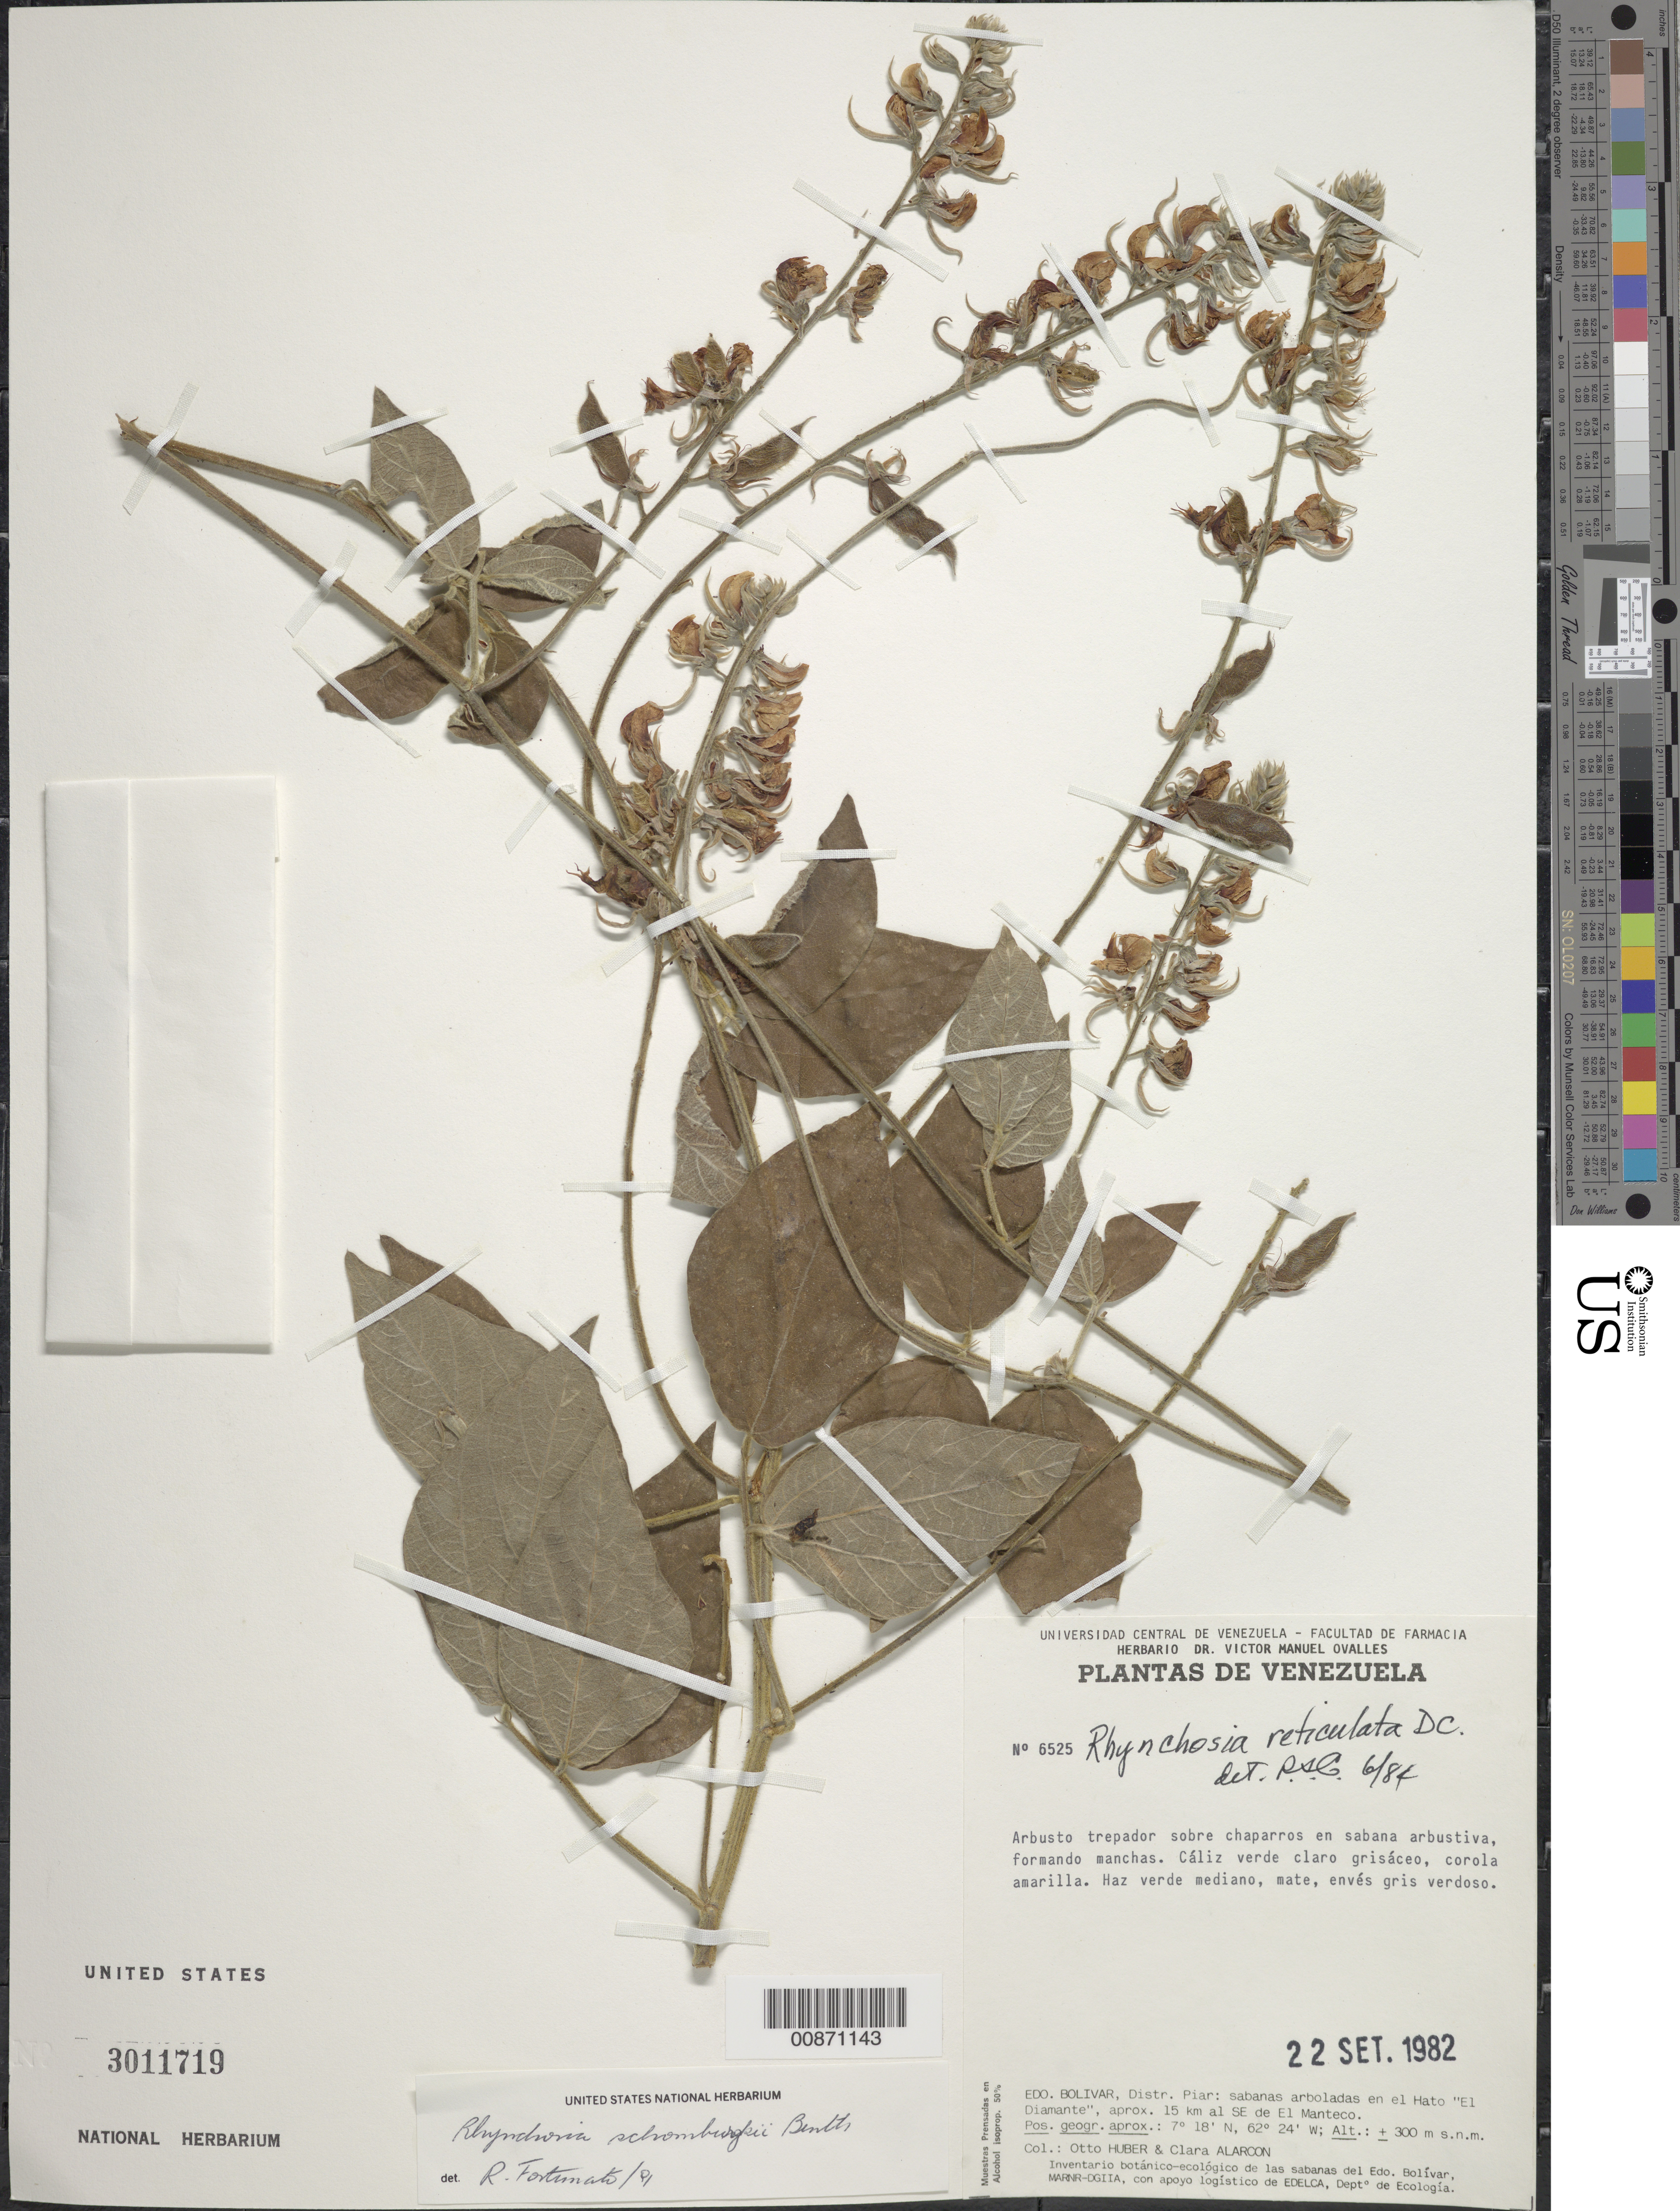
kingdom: Plantae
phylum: Tracheophyta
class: Magnoliopsida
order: Fabales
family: Fabaceae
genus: Rhynchosia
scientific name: Rhynchosia schomburgkii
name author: Benth. in Mart.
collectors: O. Huber & C. Alarcon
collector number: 6525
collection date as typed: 22-Sep-82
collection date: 1982-09-22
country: Venezuela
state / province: Bolívar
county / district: Piar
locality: Hato El Diamante, 15 km SE de El Manteco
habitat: Sabanas arboladas; sobre chaparros en sabana arbustiva, formando manchas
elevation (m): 300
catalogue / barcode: US 3011719